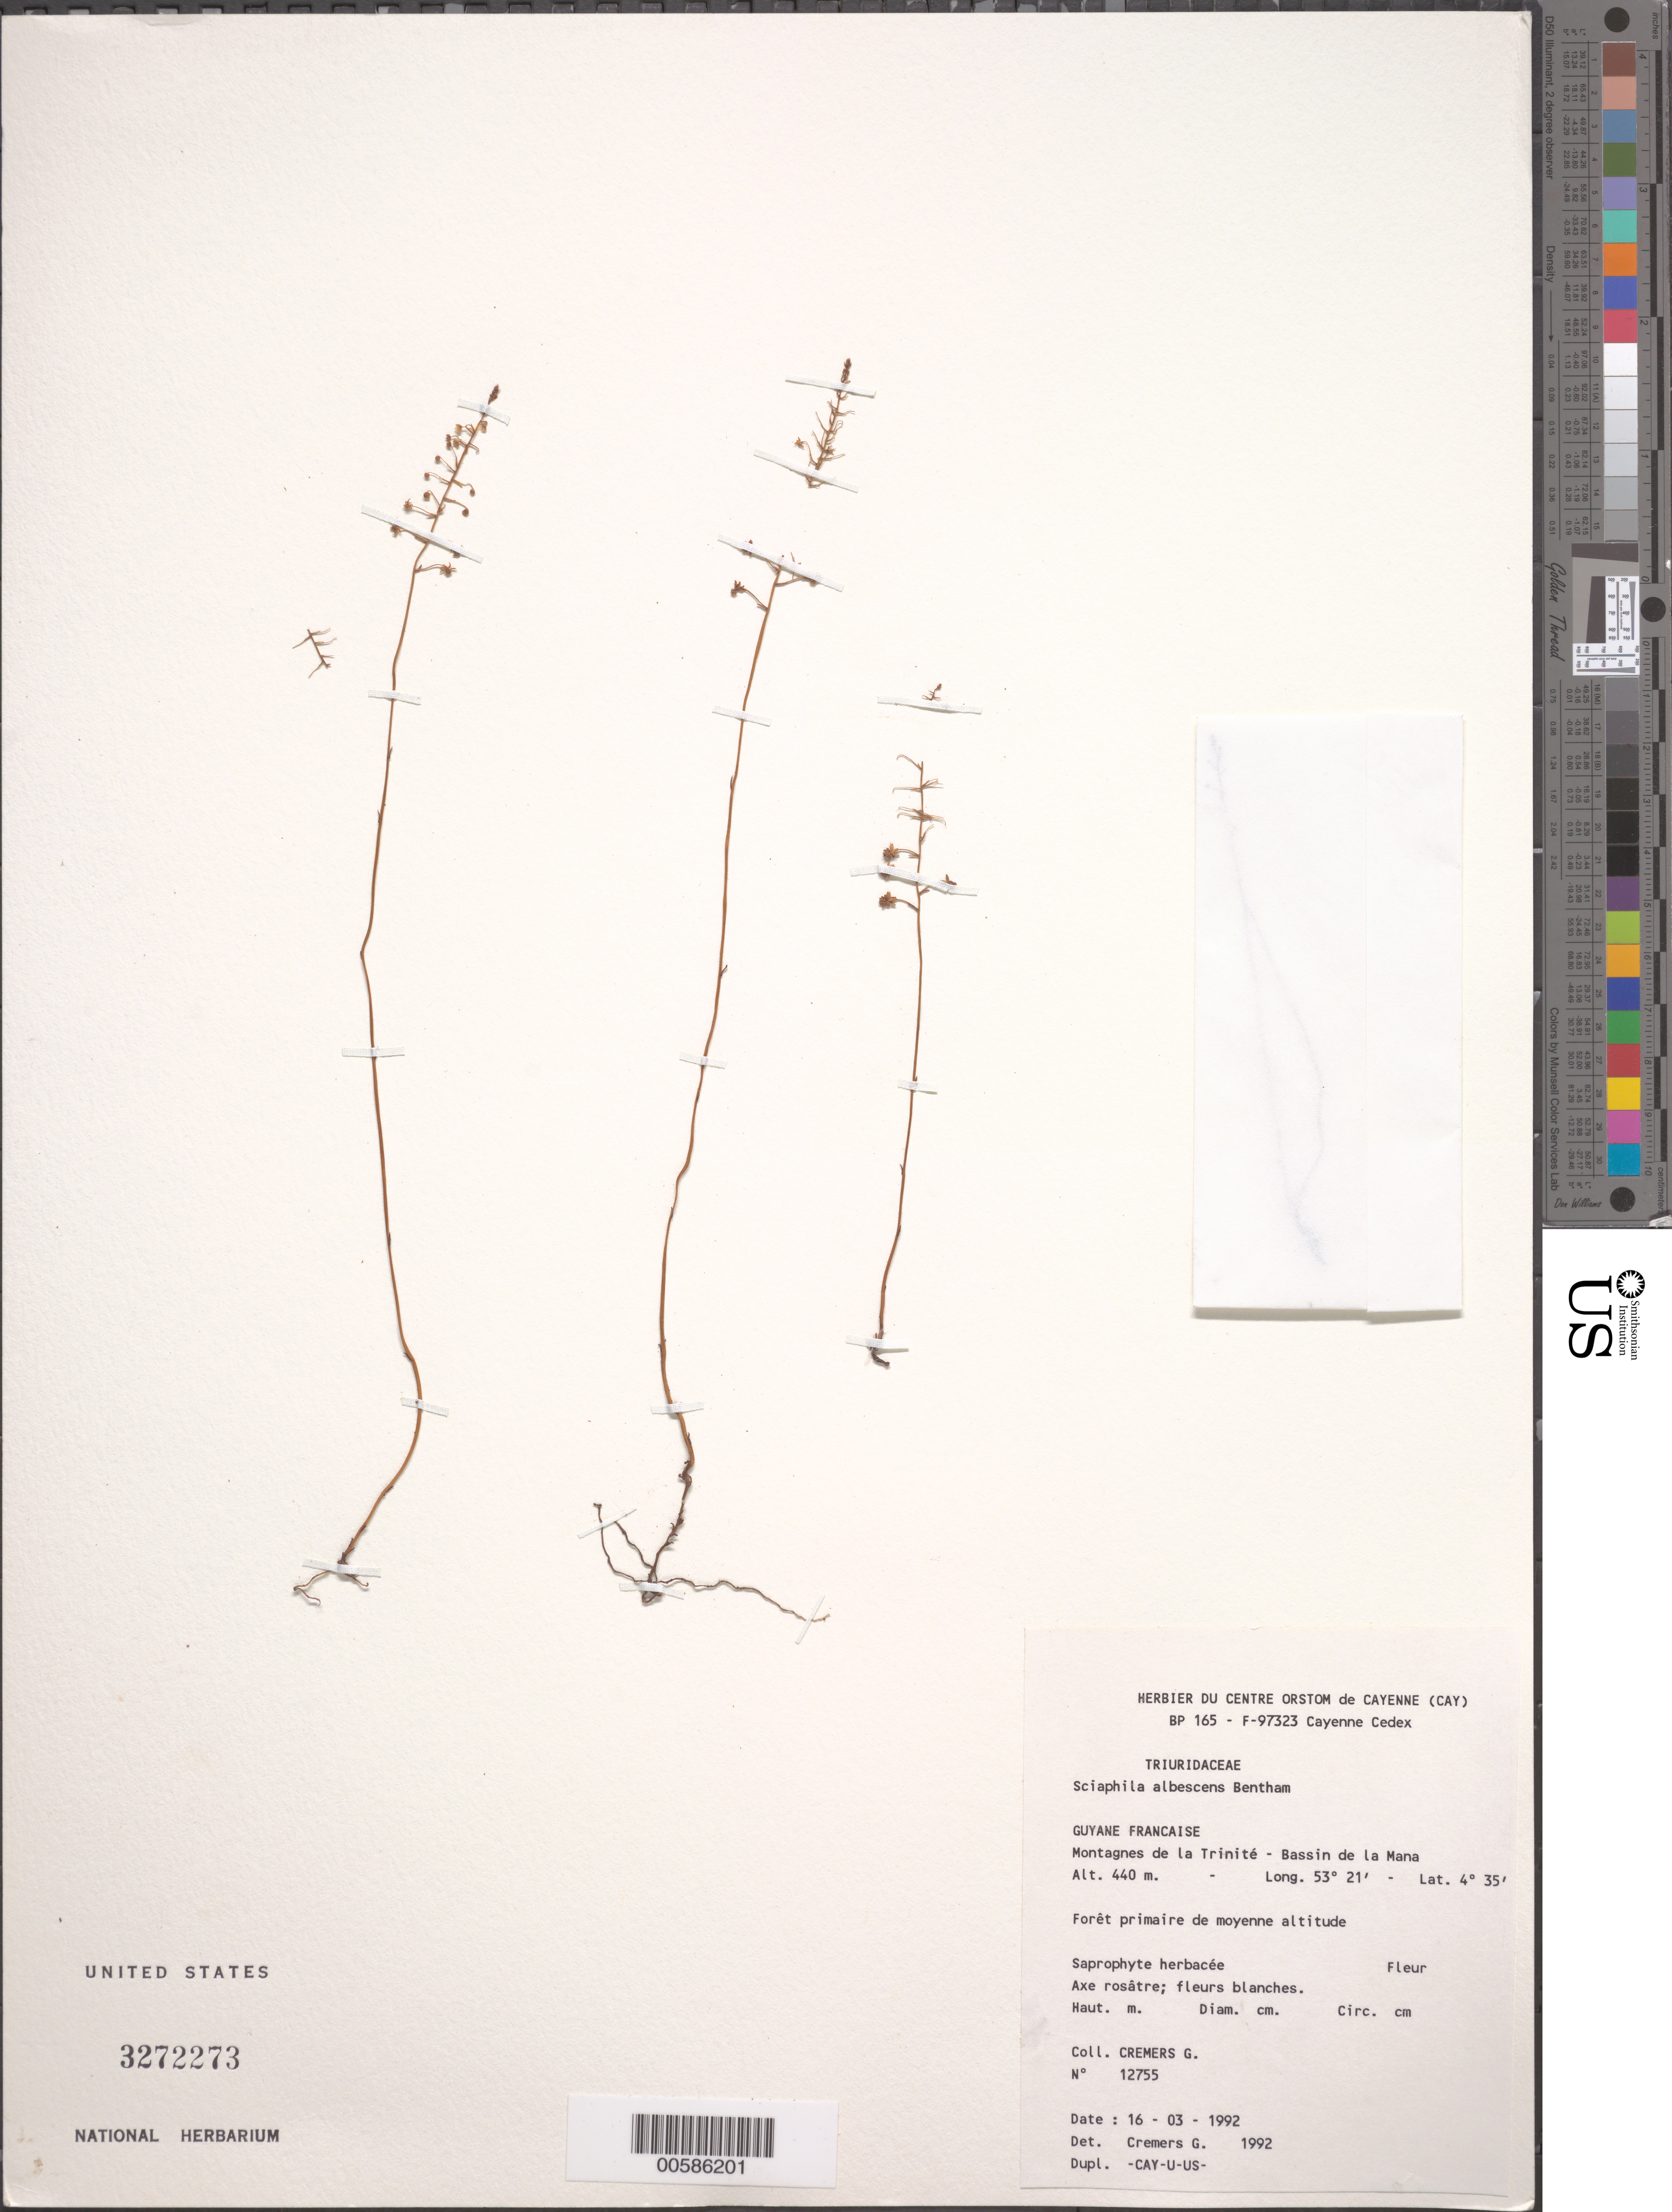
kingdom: Plantae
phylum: Tracheophyta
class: Liliopsida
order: Pandanales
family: Triuridaceae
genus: Sciaphila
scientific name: Sciaphila albescens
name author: Benth.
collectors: G. Cremers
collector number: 12755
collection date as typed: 16 Mar 1992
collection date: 1992-03-16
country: French Guiana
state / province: Cayenne / Saint-Laurent-du-Maroni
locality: Montagnes de la trinite - bassin de la mana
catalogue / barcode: US 3272273